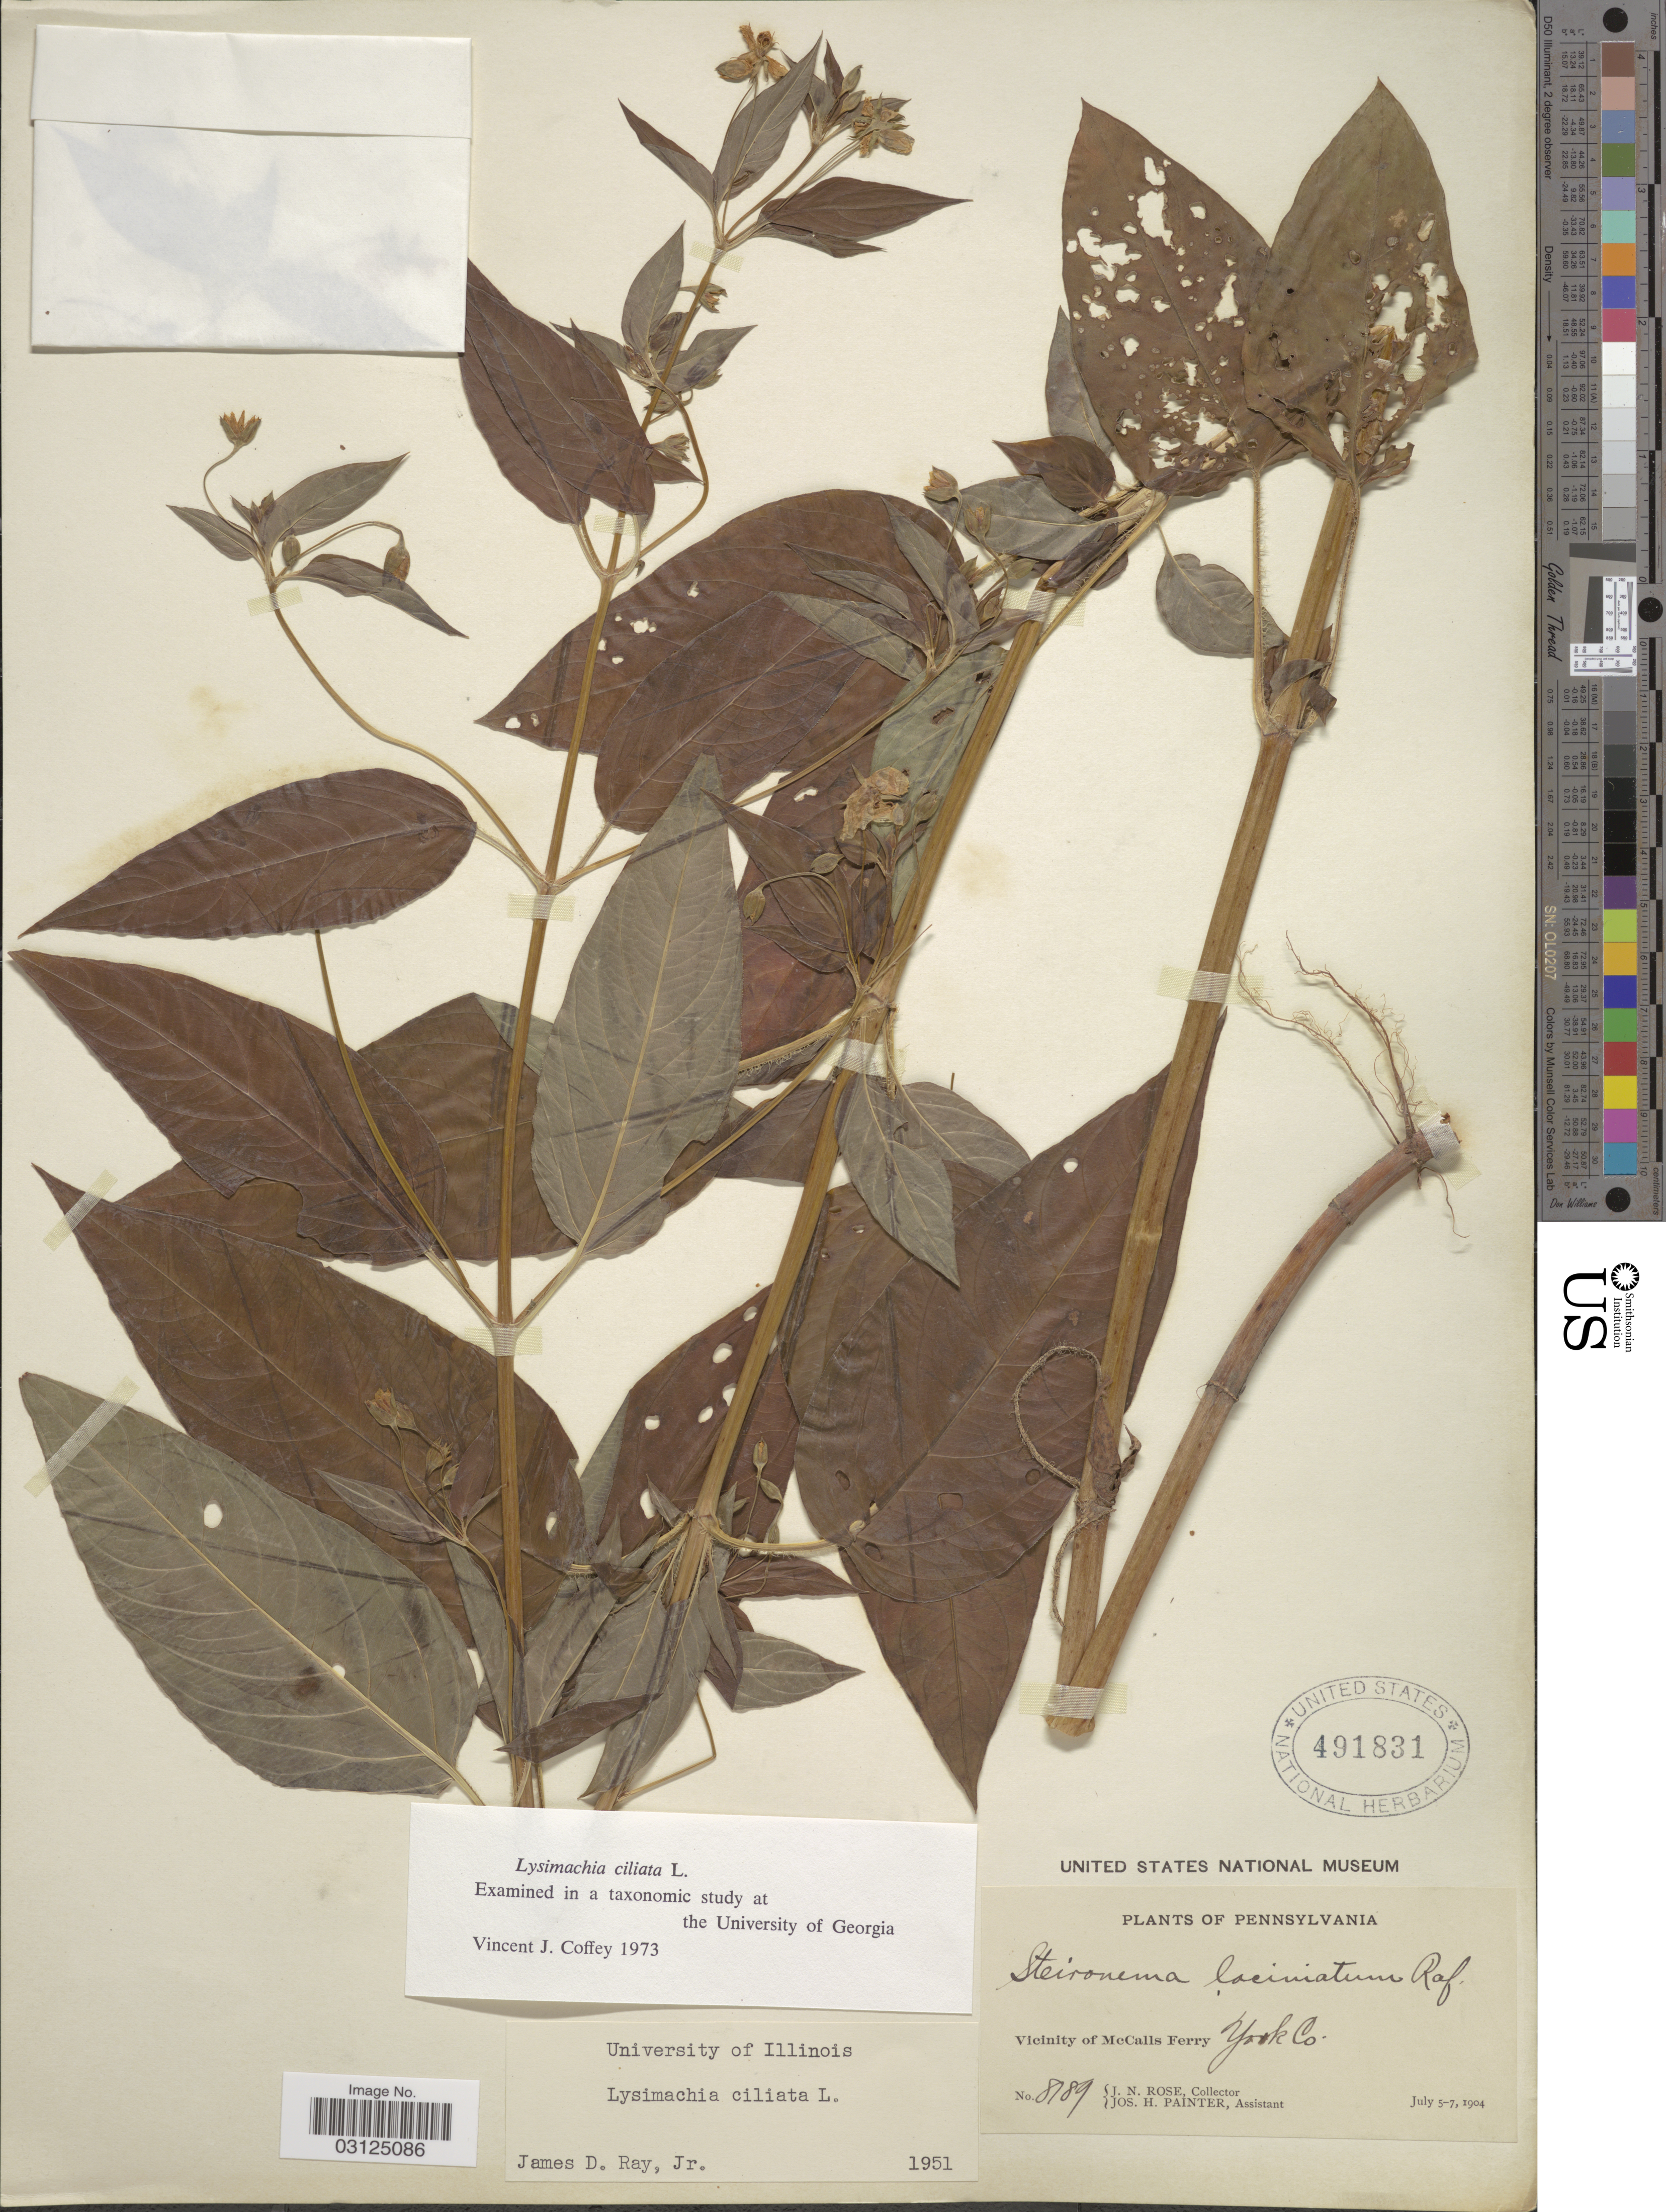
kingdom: Plantae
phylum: Tracheophyta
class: Magnoliopsida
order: Ericales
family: Primulaceae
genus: Lysimachia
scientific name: Lysimachia ciliata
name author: L.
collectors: J. N. Rose & J. H. Painter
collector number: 8189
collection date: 1904-07-05/1904-07-07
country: United States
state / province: Pennsylvania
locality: Vicinity of McFalls ferry. York Co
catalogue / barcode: US 491831